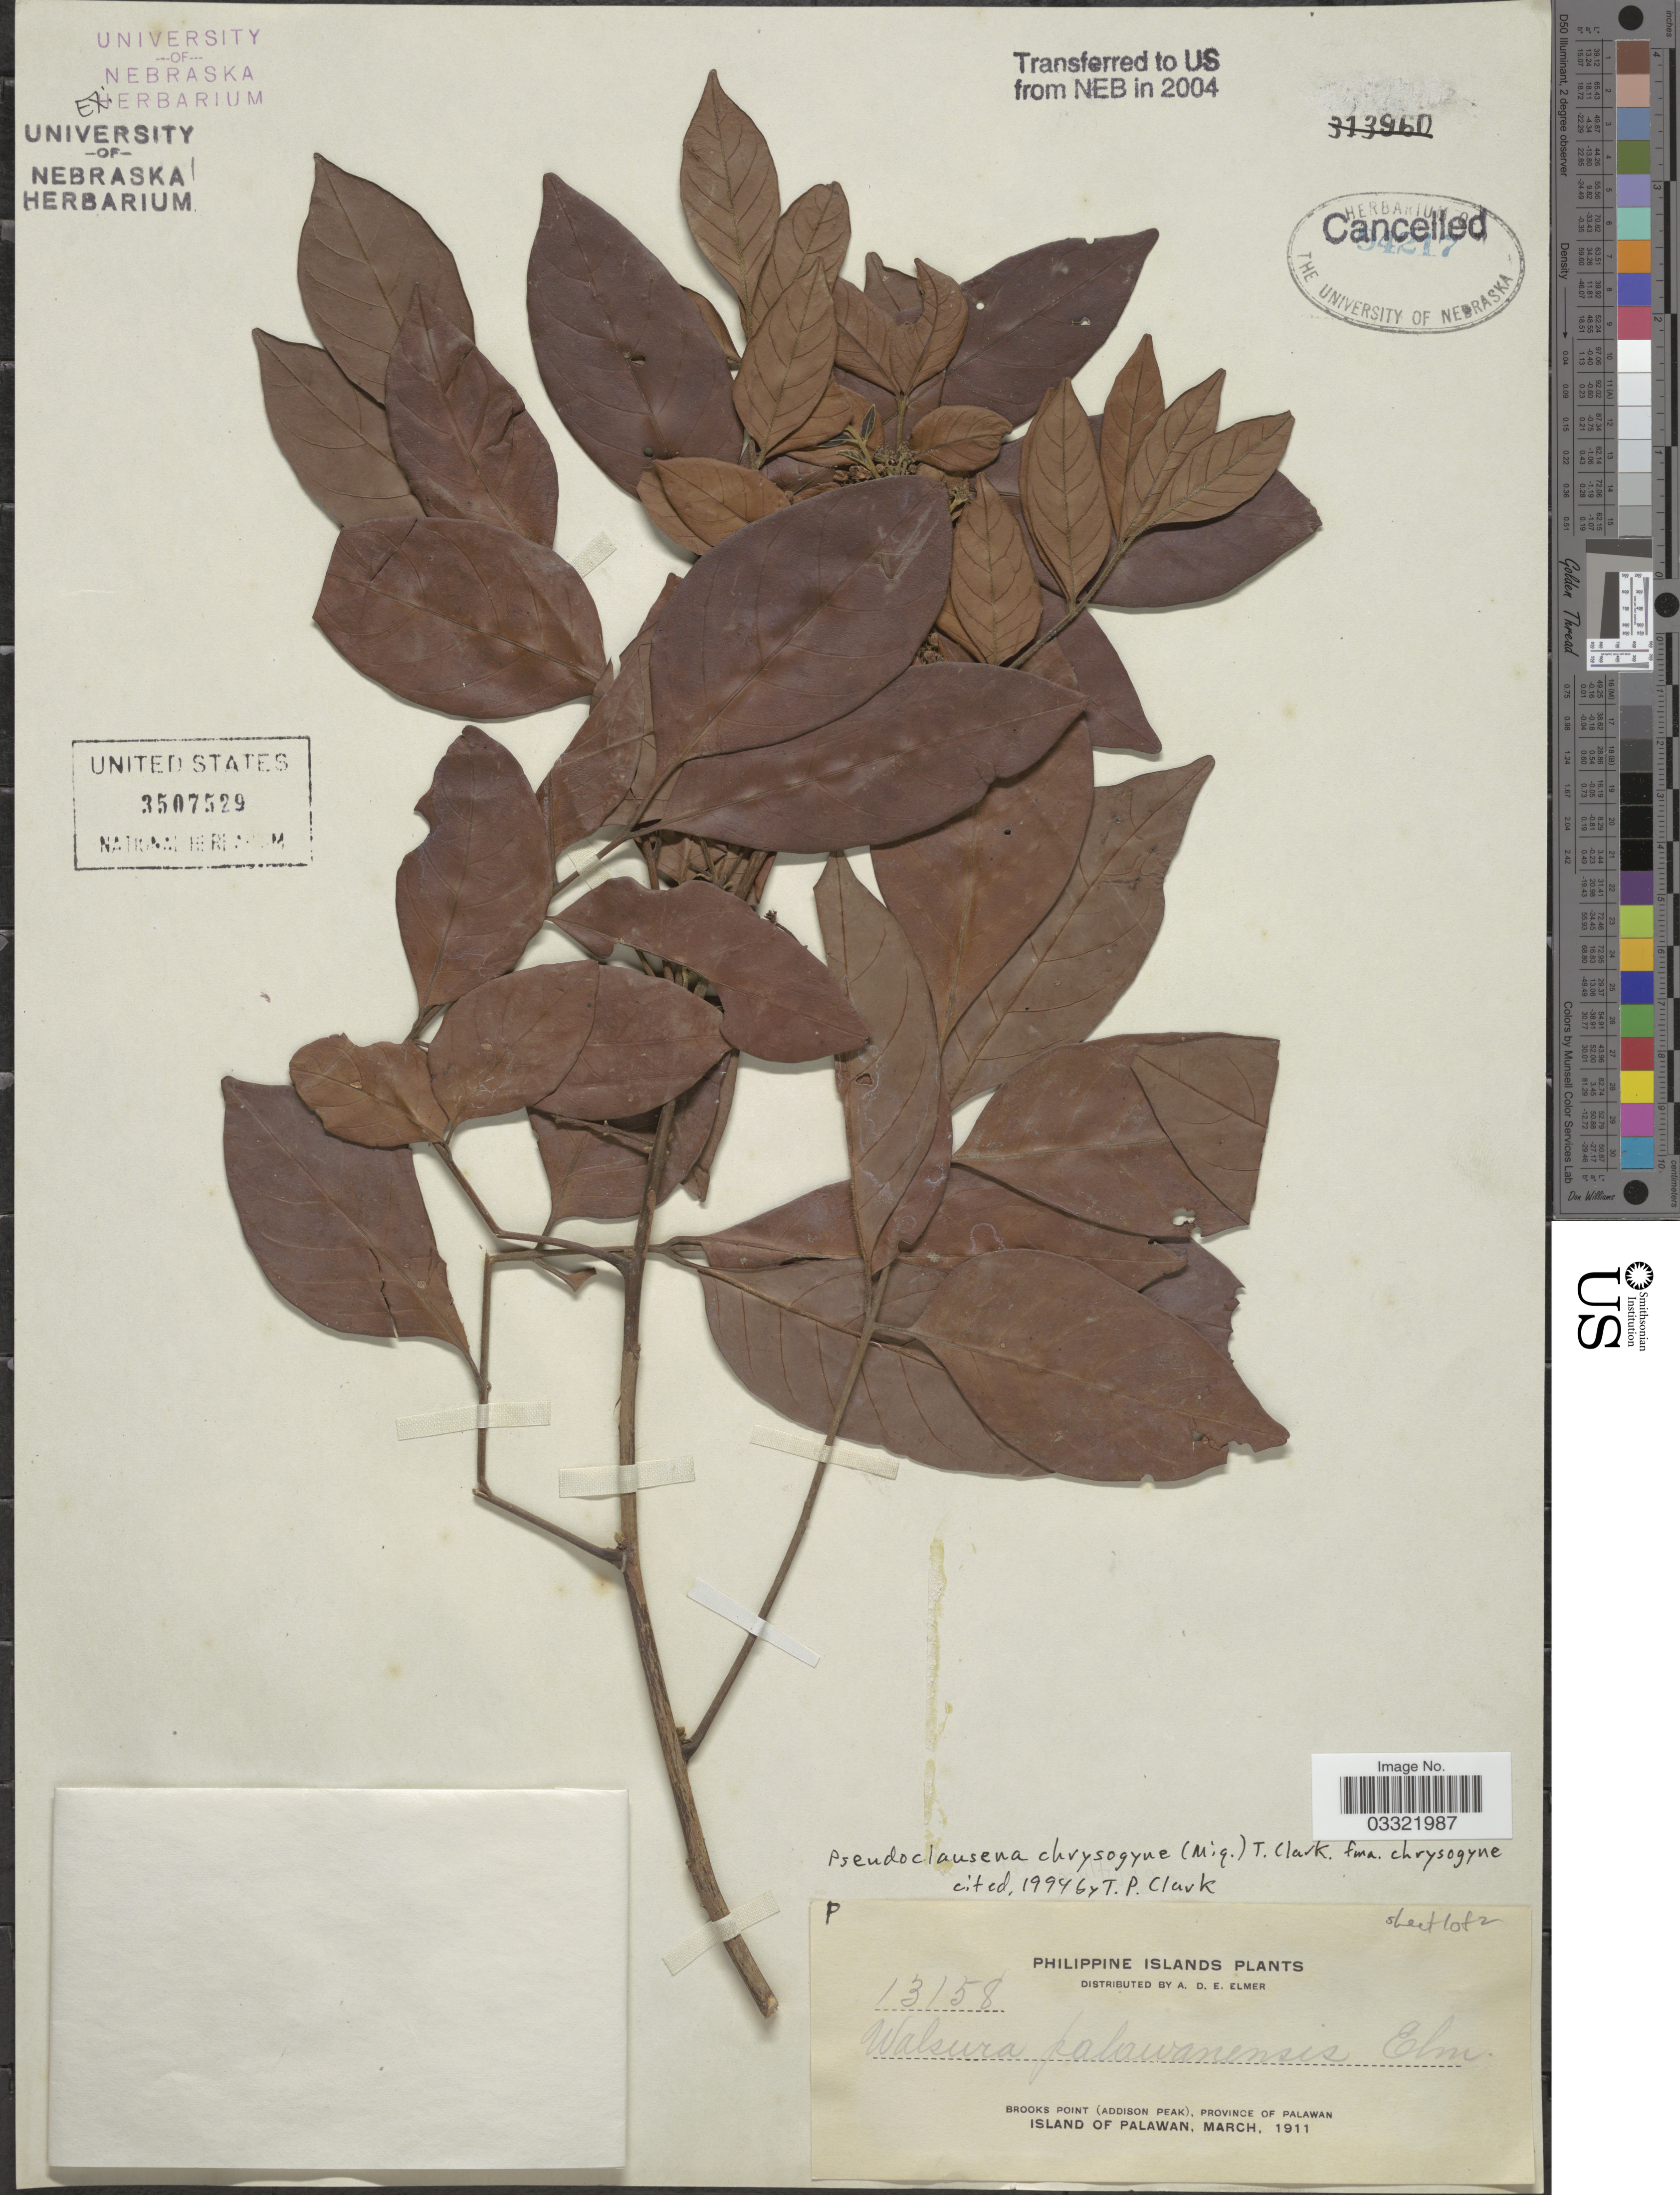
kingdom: Plantae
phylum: Tracheophyta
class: Magnoliopsida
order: Sapindales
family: Meliaceae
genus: Pseudoclausena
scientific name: Pseudoclausena chrysogyne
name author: (Miq.) T.P. Clark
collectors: A. D. E. Elmer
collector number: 13158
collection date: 1911-03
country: Philippines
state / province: Mimaropa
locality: Brooks Point (Addison Peak), Province of Palawan, Island of Palawan.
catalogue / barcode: US 3507529